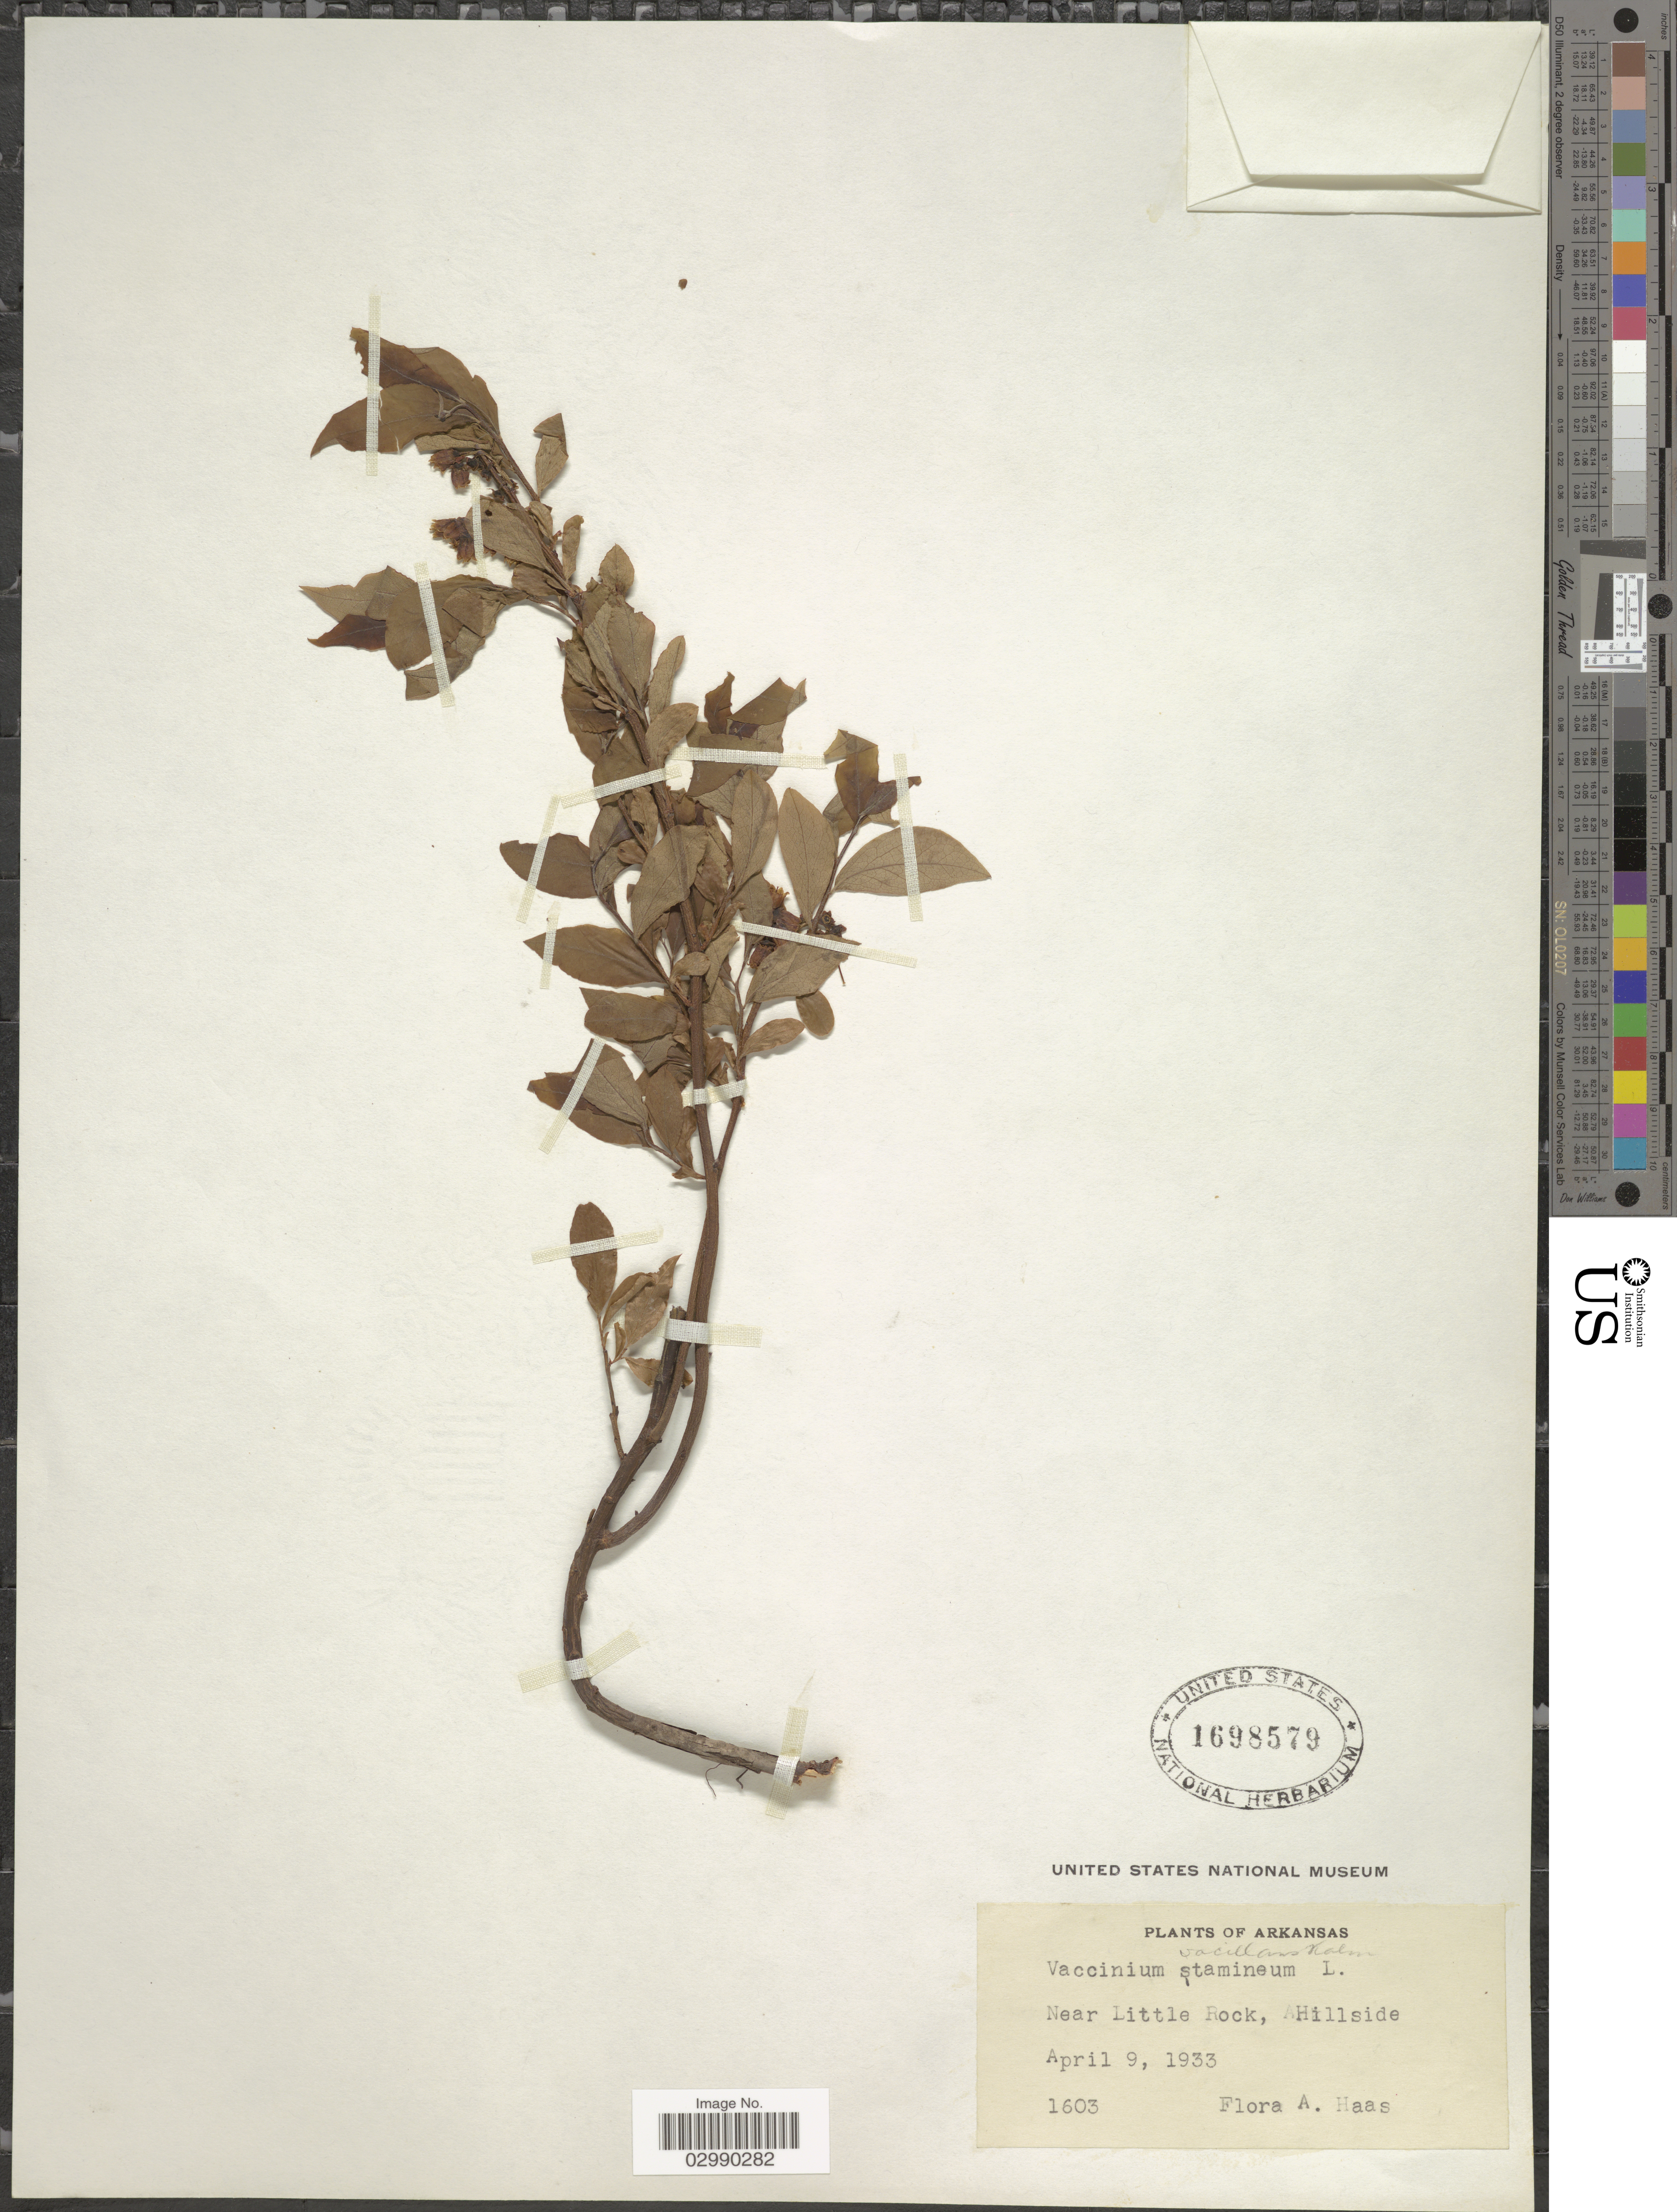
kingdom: Plantae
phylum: Tracheophyta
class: Magnoliopsida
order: Ericales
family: Ericaceae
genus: Vaccinium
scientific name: Vaccinium vacillans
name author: Kalm ex Torr.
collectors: F. A. Haas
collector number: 1603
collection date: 1933-04-09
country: United States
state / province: Arkansas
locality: Near Little Rock, Hillside.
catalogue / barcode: US 1698579